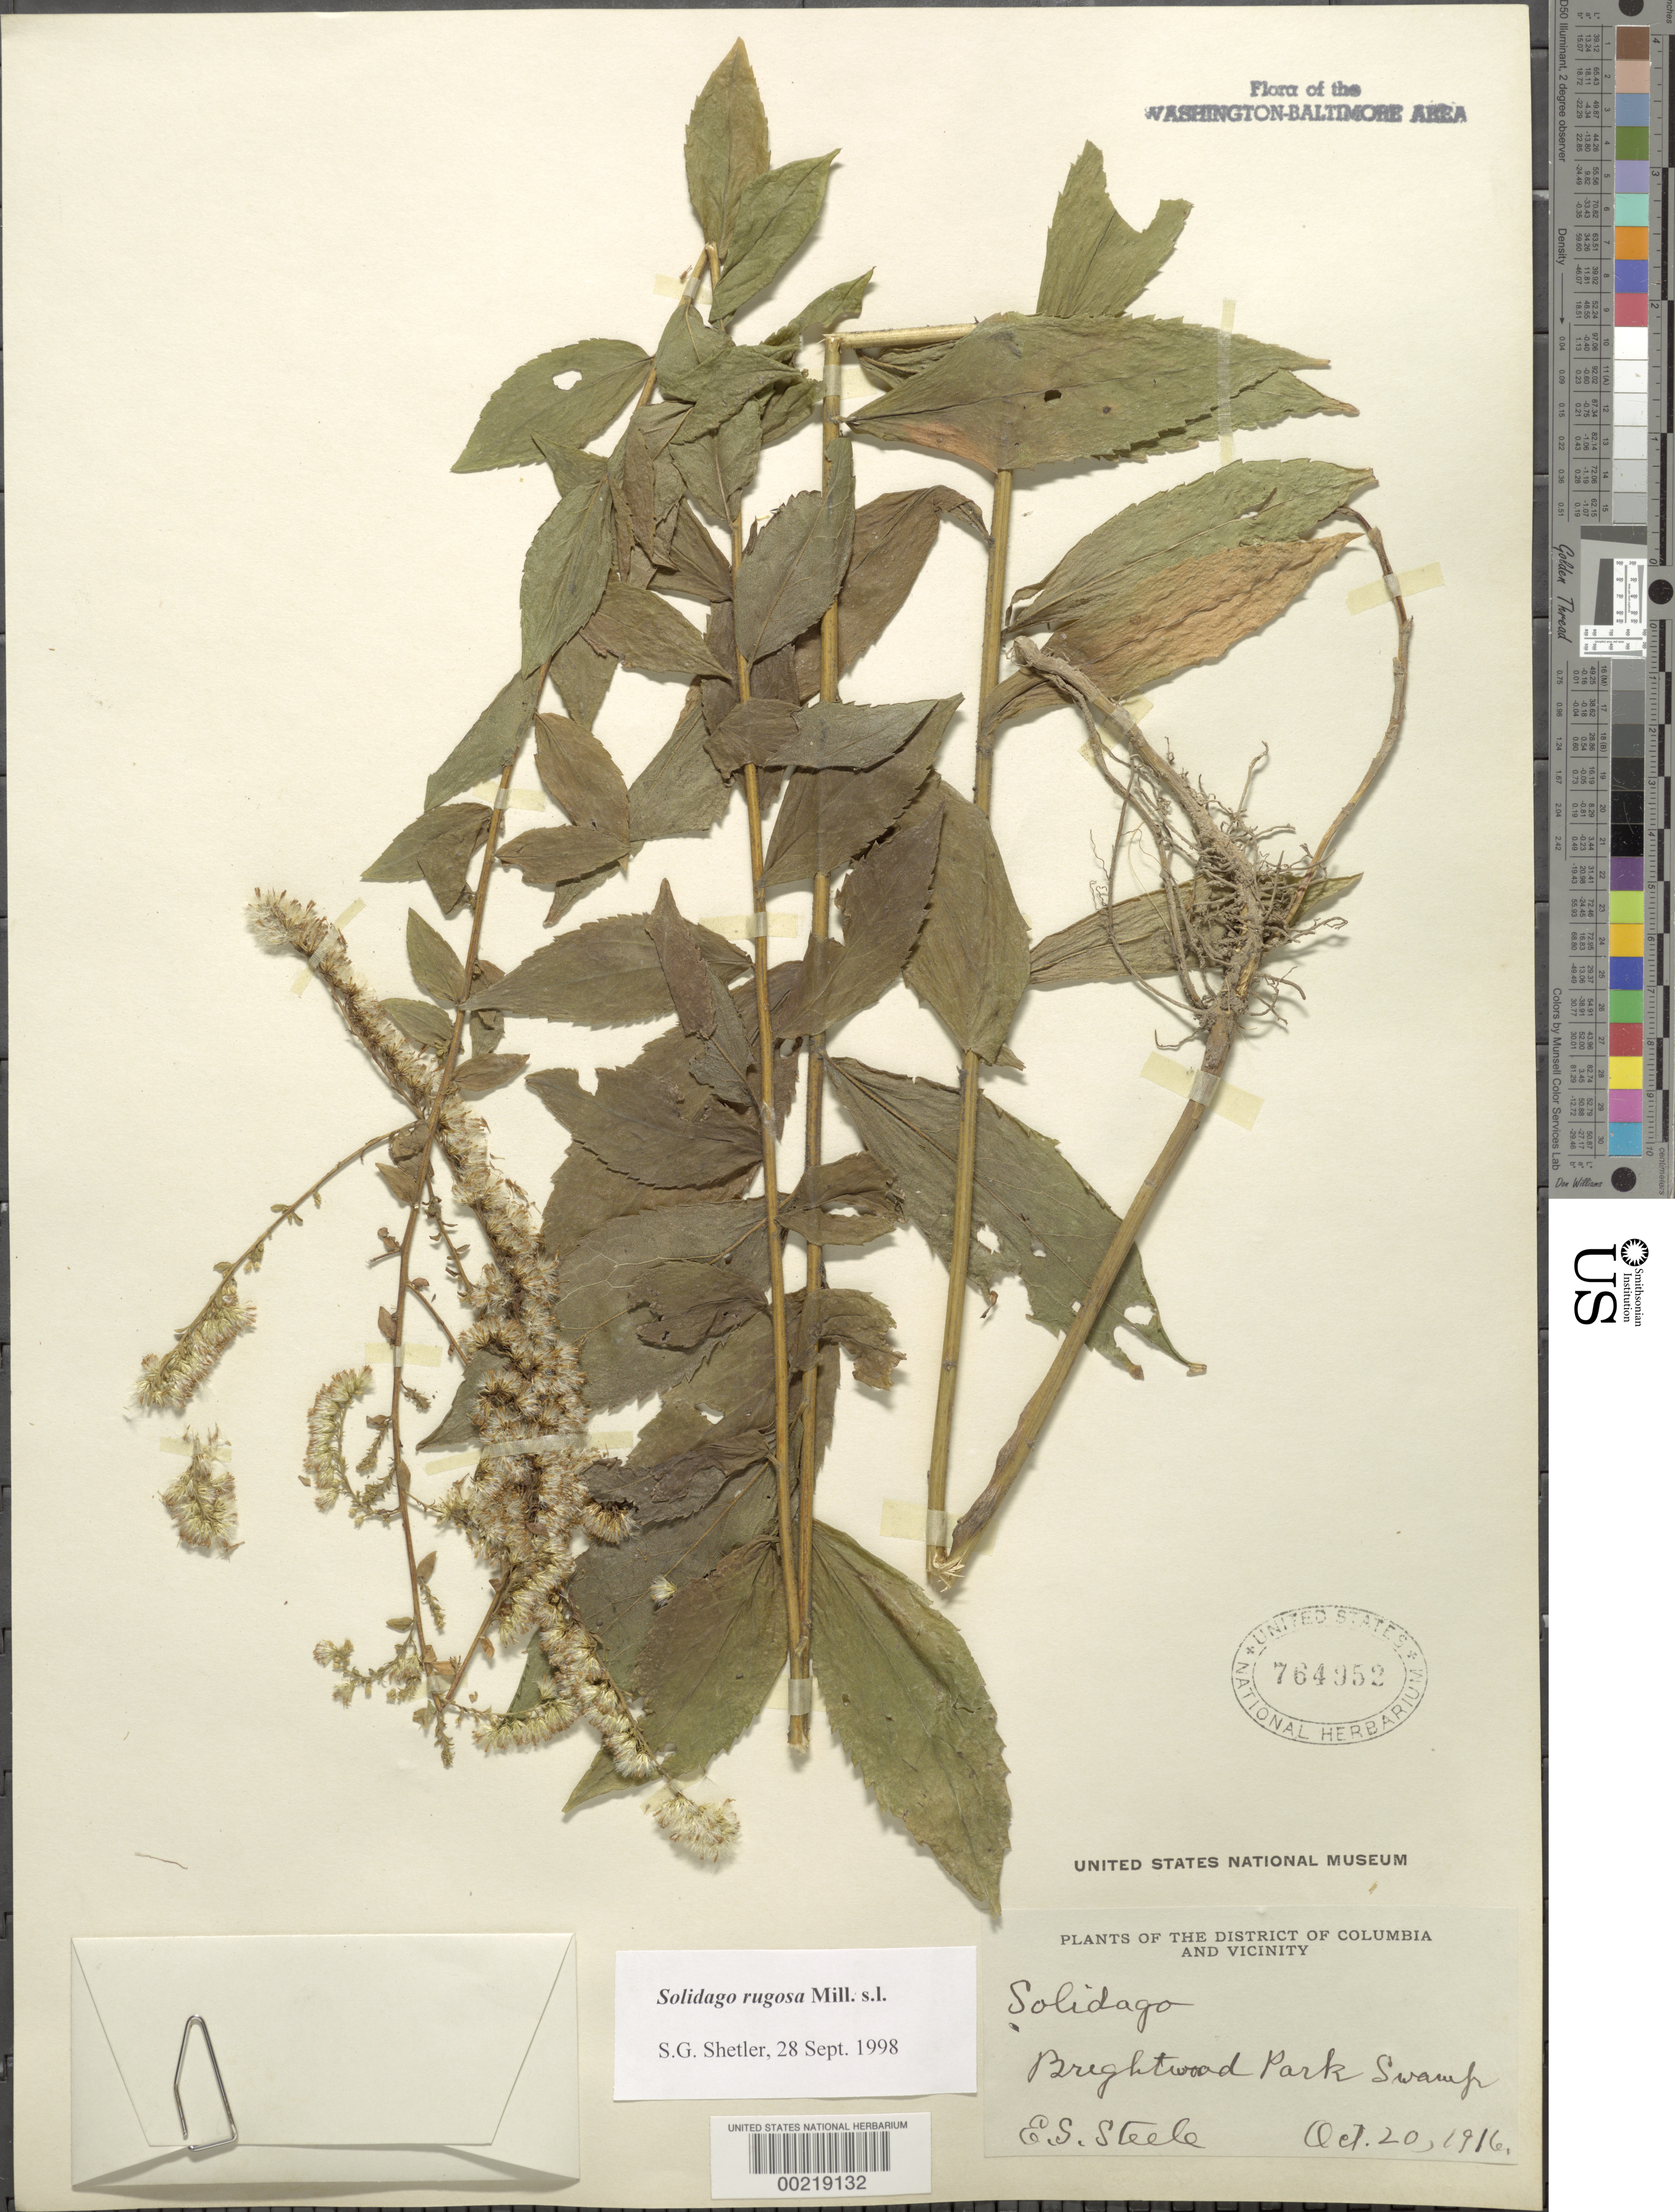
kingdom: Plantae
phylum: Tracheophyta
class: Magnoliopsida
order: Asterales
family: Asteraceae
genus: Solidago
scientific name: Solidago rugosa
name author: Mill.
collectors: E. Steele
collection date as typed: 20 Oct 1916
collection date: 1916-10-20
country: United States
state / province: District of Columbia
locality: Brightwood Park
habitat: Swamp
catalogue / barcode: US 764952